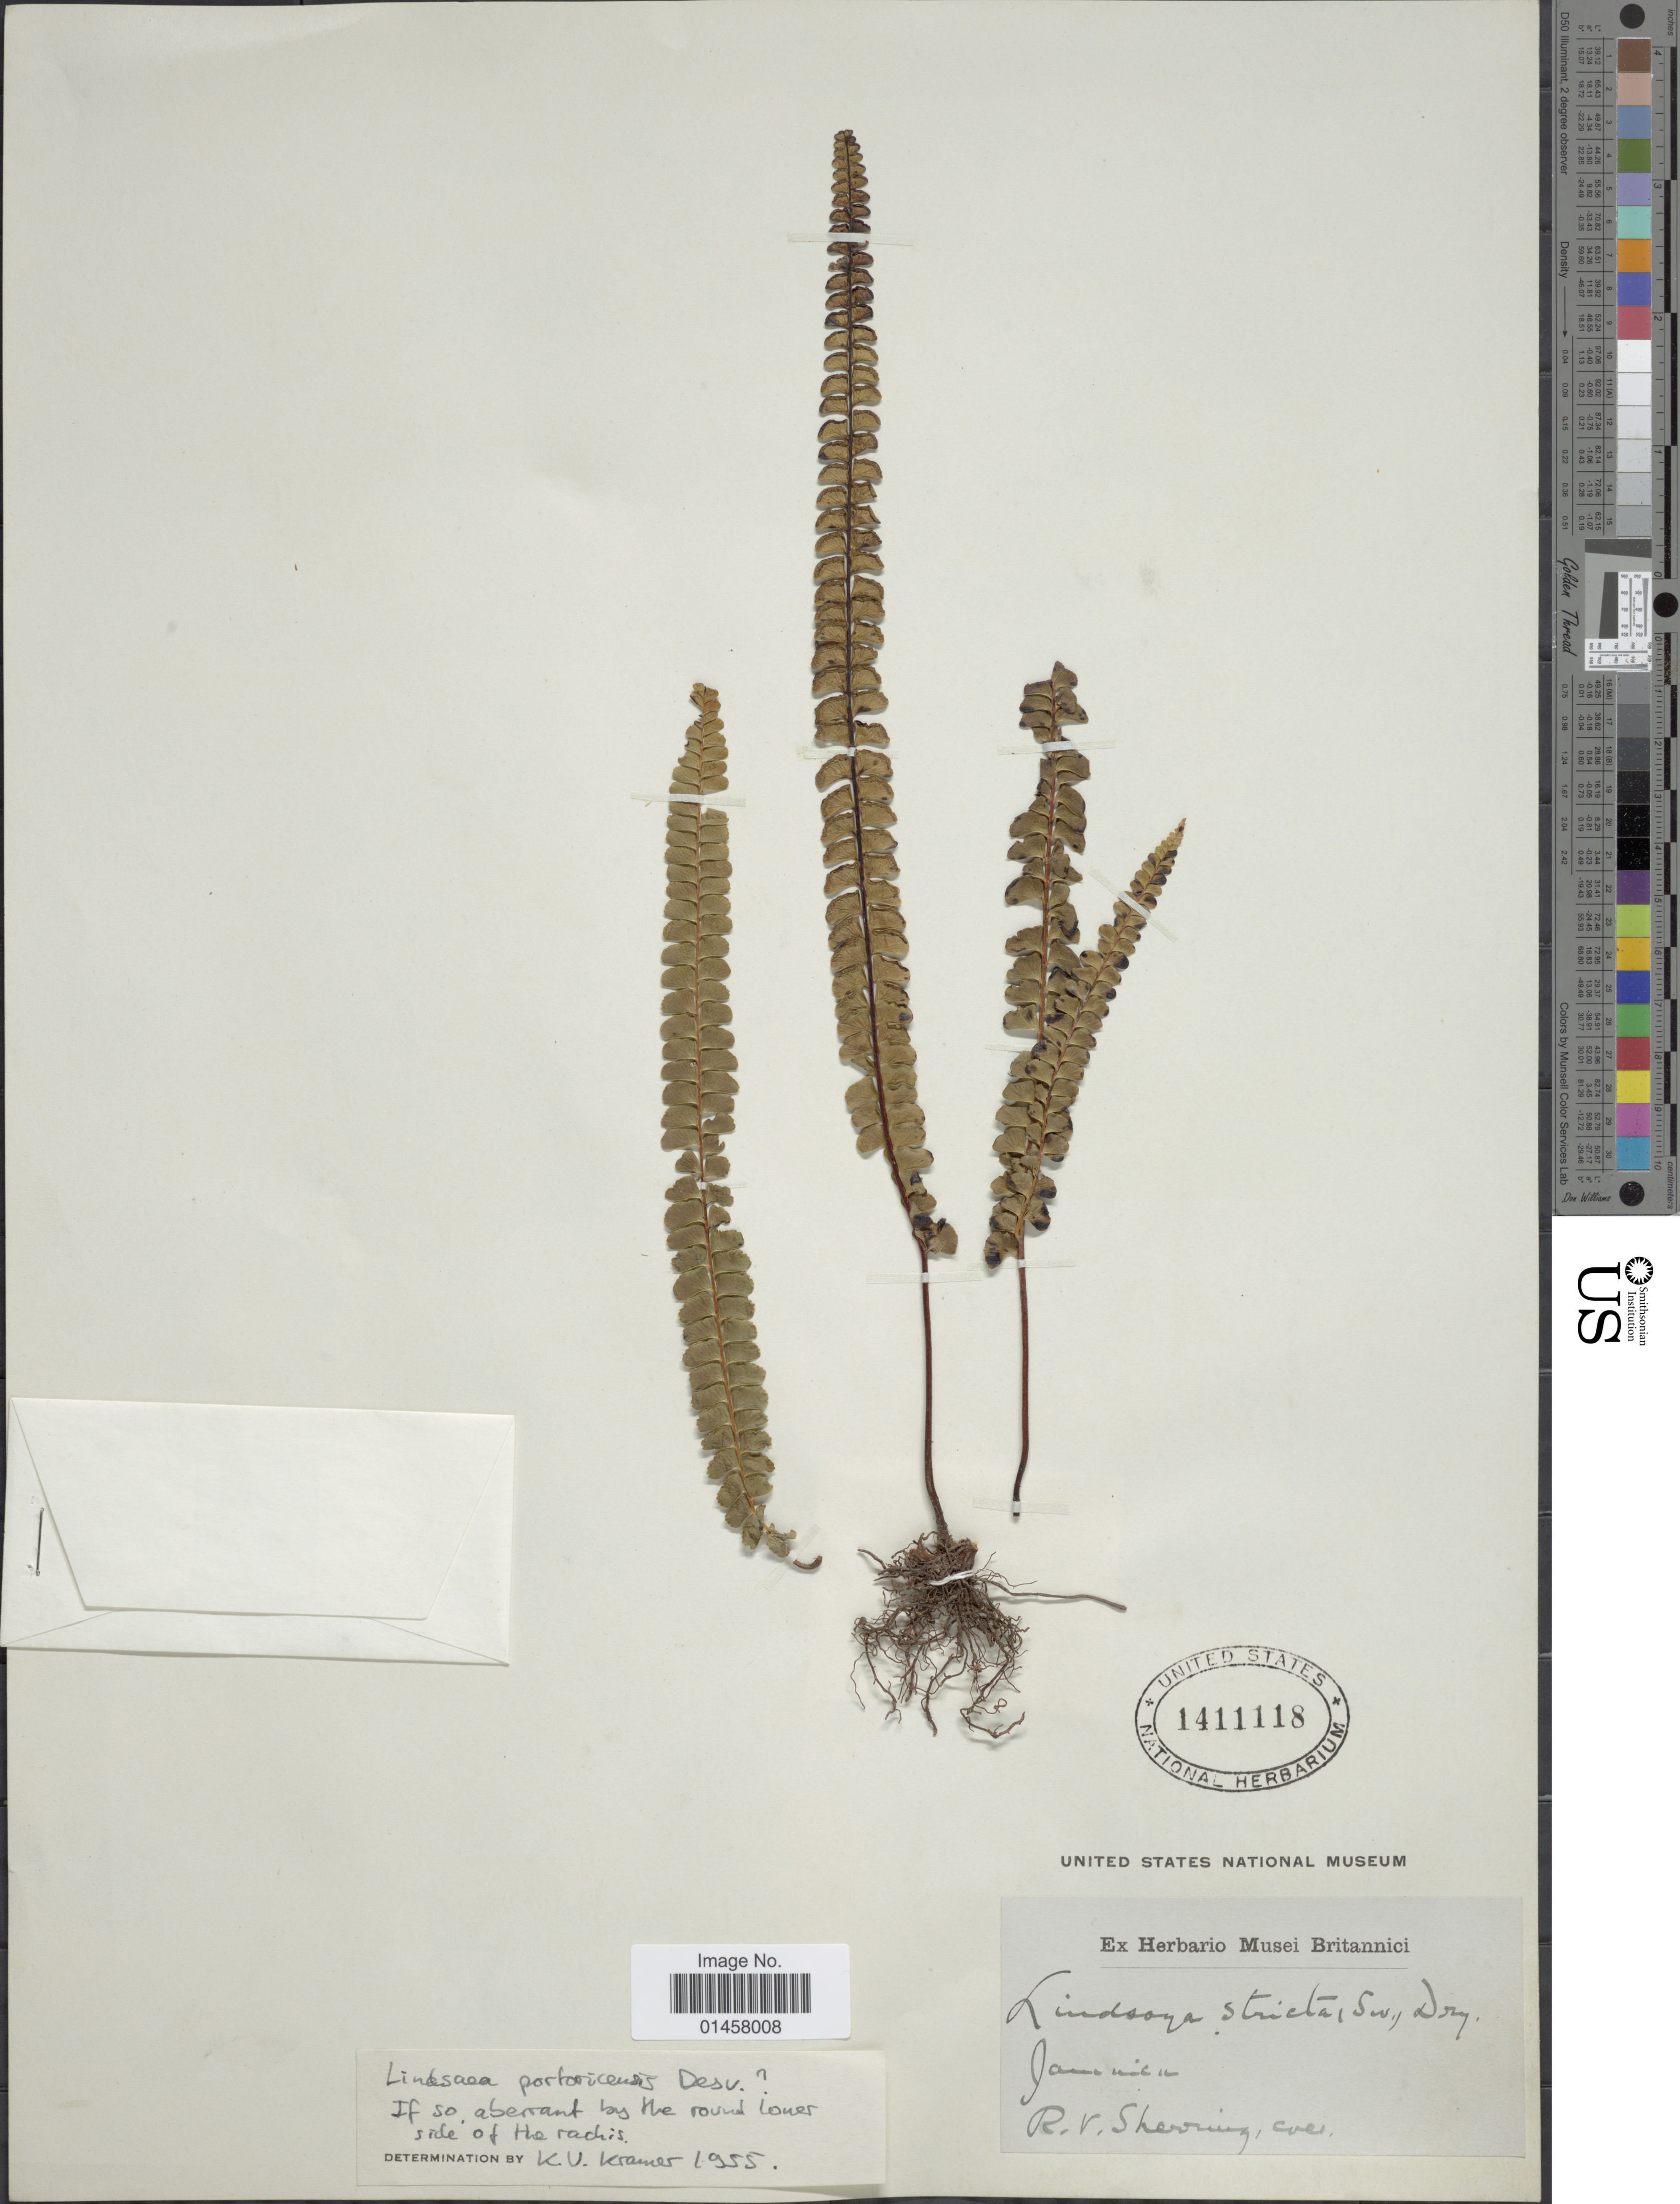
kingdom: Plantae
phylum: Tracheophyta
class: Polypodiopsida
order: Polypodiales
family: Lindsaeaceae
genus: Lindsaea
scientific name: Lindsaea portoricensis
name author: Desv.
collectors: R. Sherring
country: Jamaica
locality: Jamaica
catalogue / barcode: US 1411118